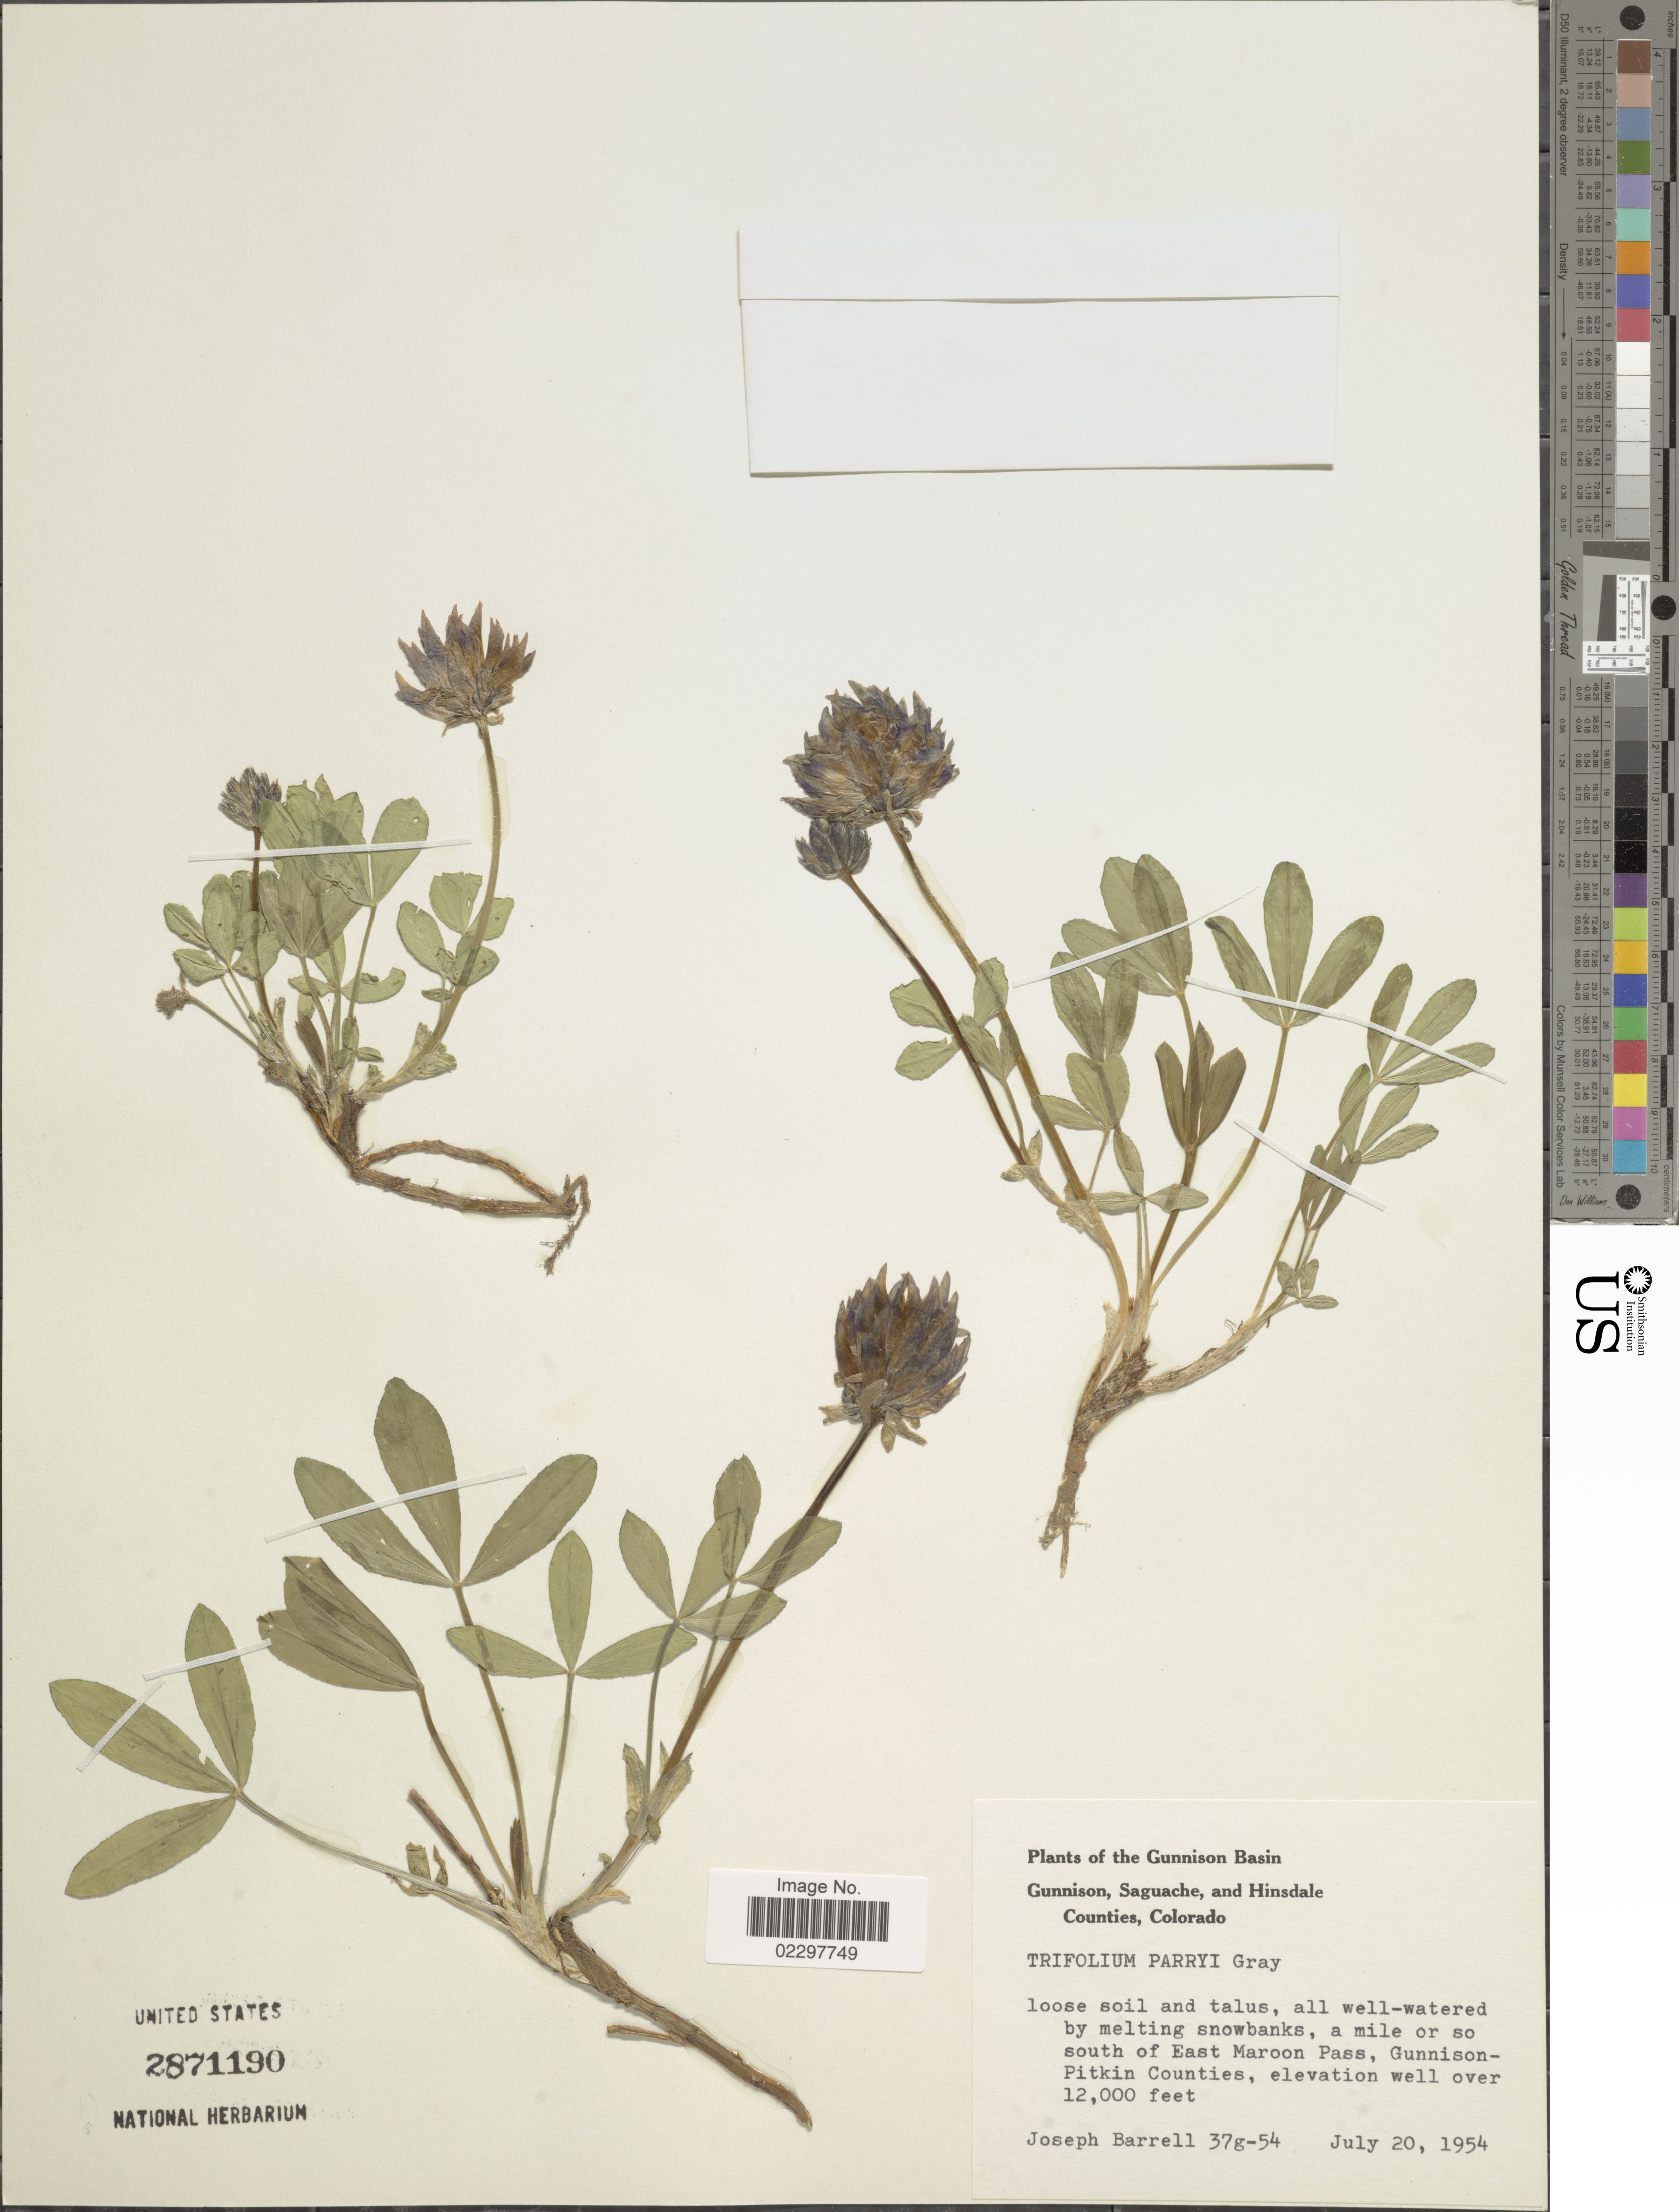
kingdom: Plantae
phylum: Tracheophyta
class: Magnoliopsida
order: Fabales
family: Fabaceae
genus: Trifolium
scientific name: Trifolium parryi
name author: A. Gray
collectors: J. Barrell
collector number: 37g-54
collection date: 1954-07-20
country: United States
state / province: Colorado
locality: The Gunnison Basin, Saguache, and Hinsdale Counties, loose soil and talus, all-atered by melting snowbanks, a mile or so south of East Maroon Pass, Gunnison-Pitkin Counties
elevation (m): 3658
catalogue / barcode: US 2871190